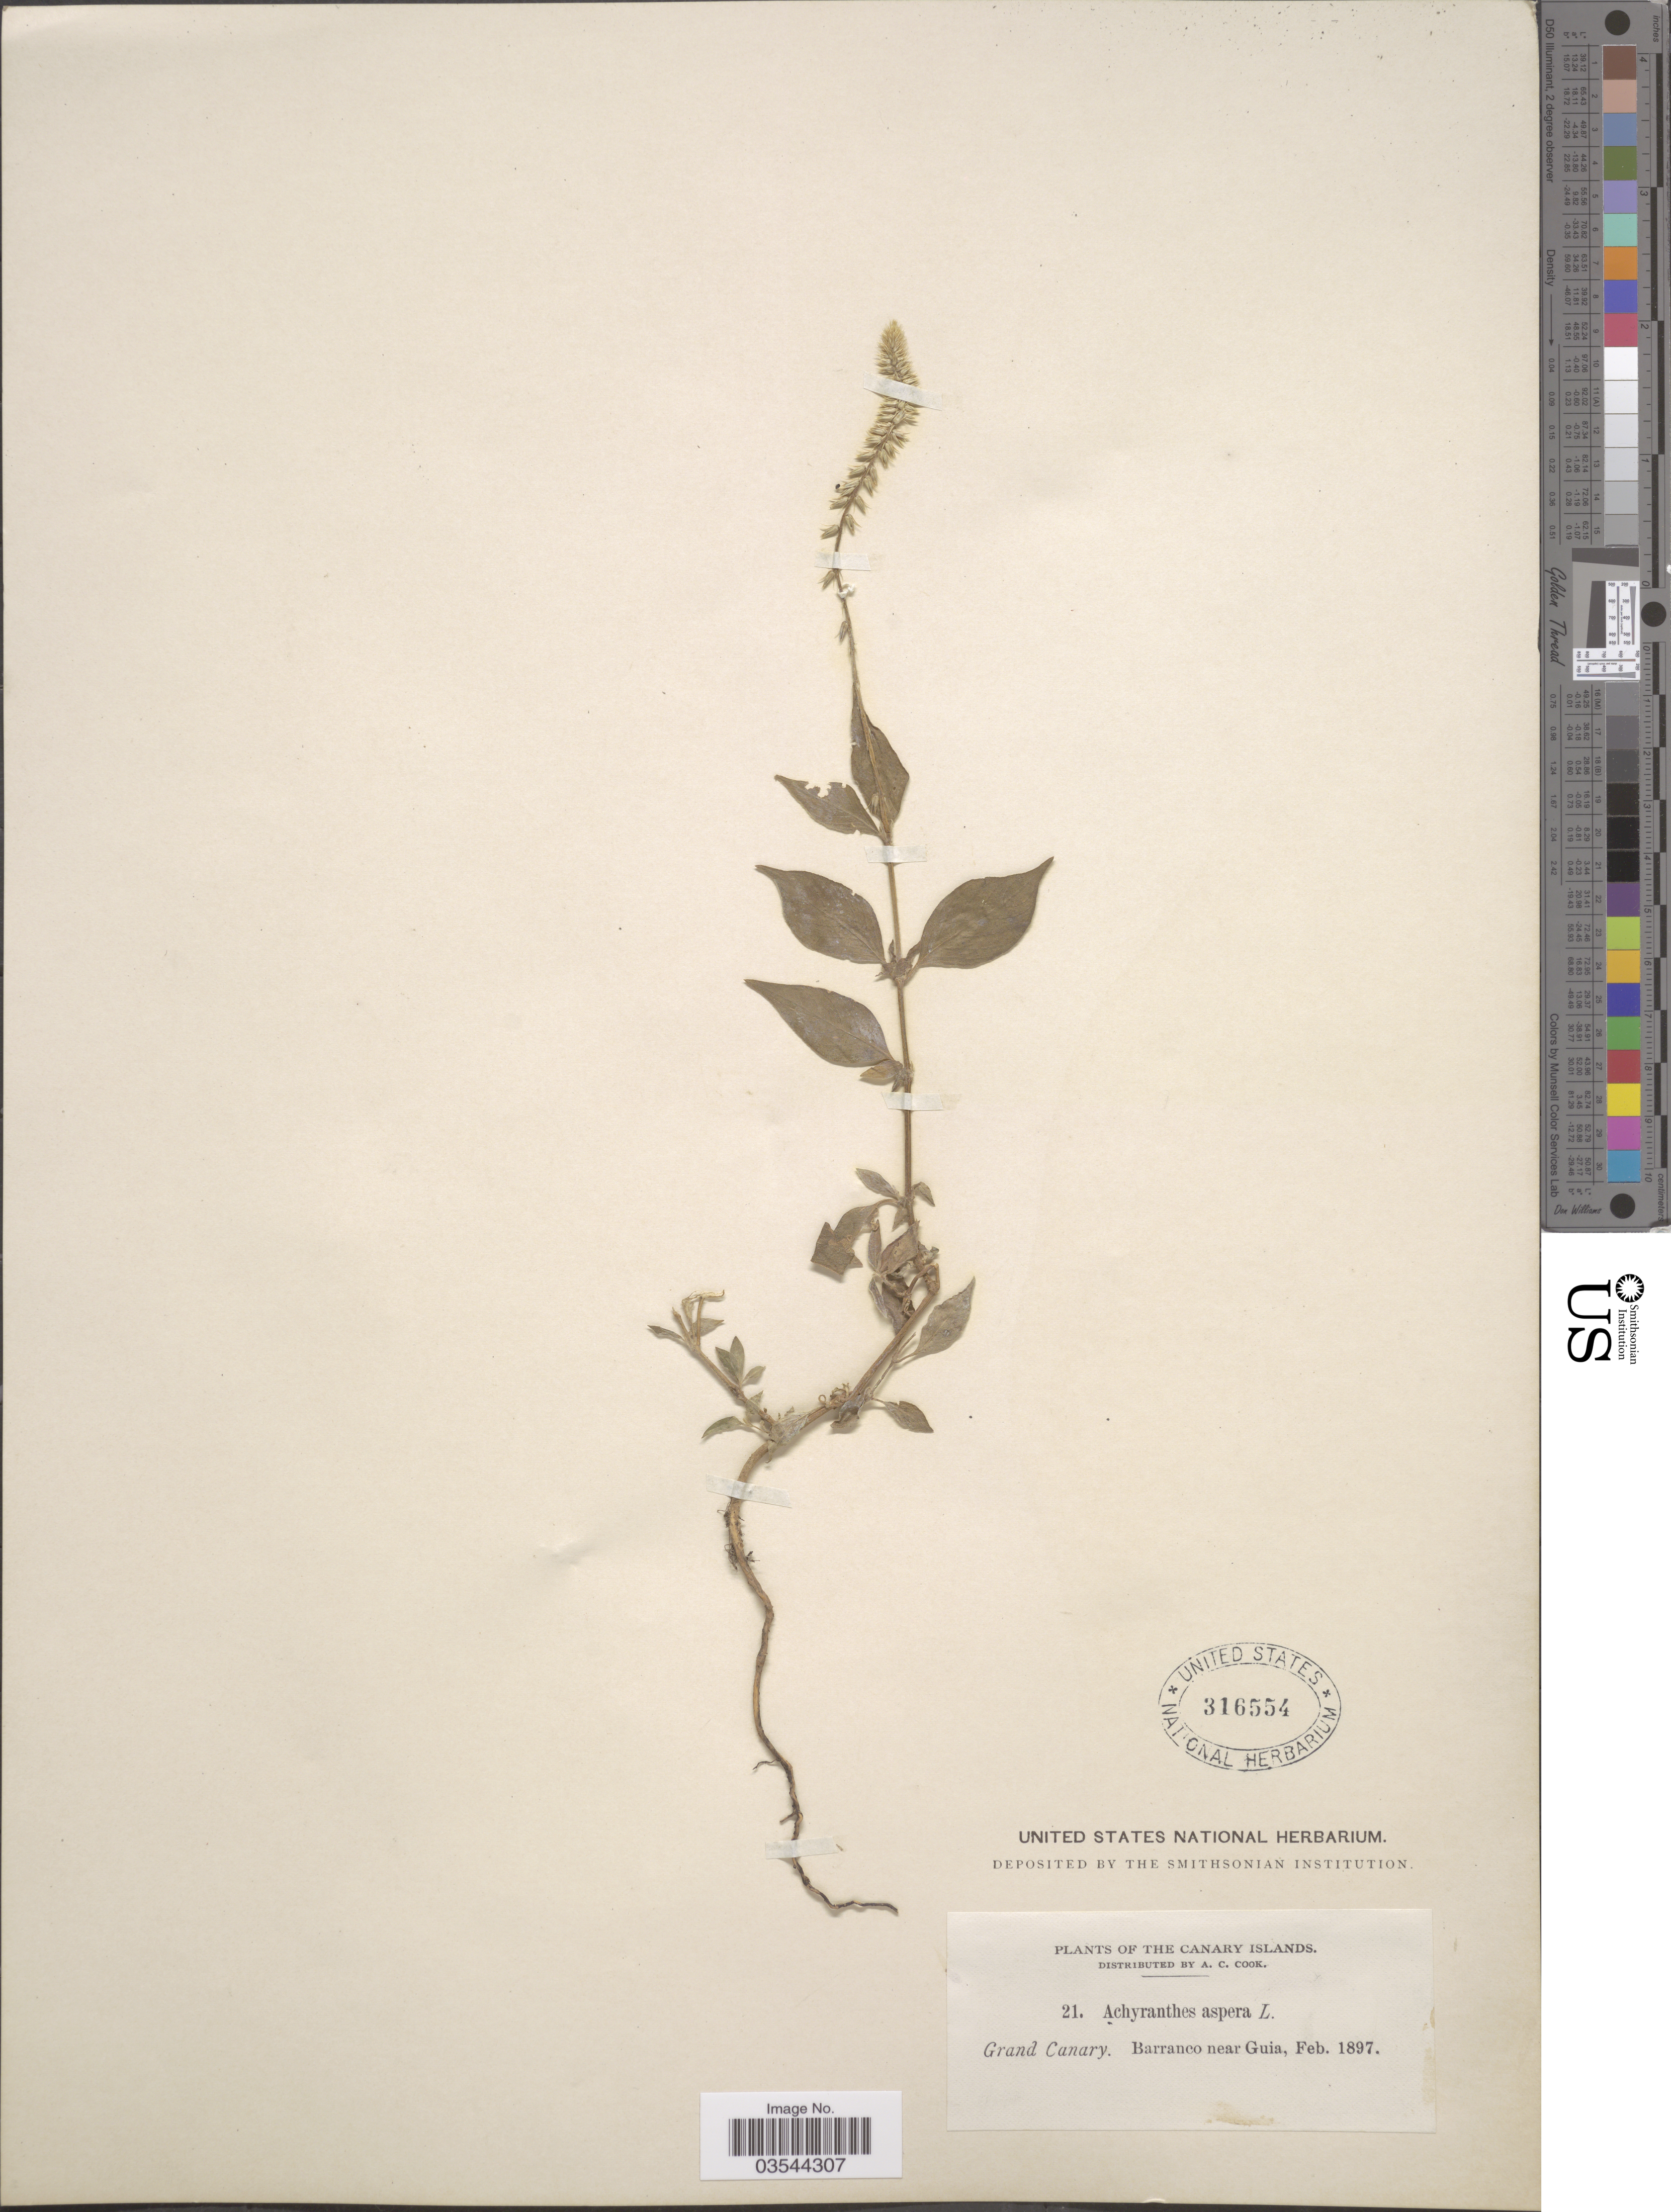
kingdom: Plantae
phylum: Tracheophyta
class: Magnoliopsida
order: Caryophyllales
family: Amaranthaceae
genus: Achyranthes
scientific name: Achyranthes aspera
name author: L.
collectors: A. Cook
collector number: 21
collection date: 1897-02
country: Spain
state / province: Canarias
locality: The Canary Islands. Grand Canary. Barranco near Guia.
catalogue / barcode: US 316554